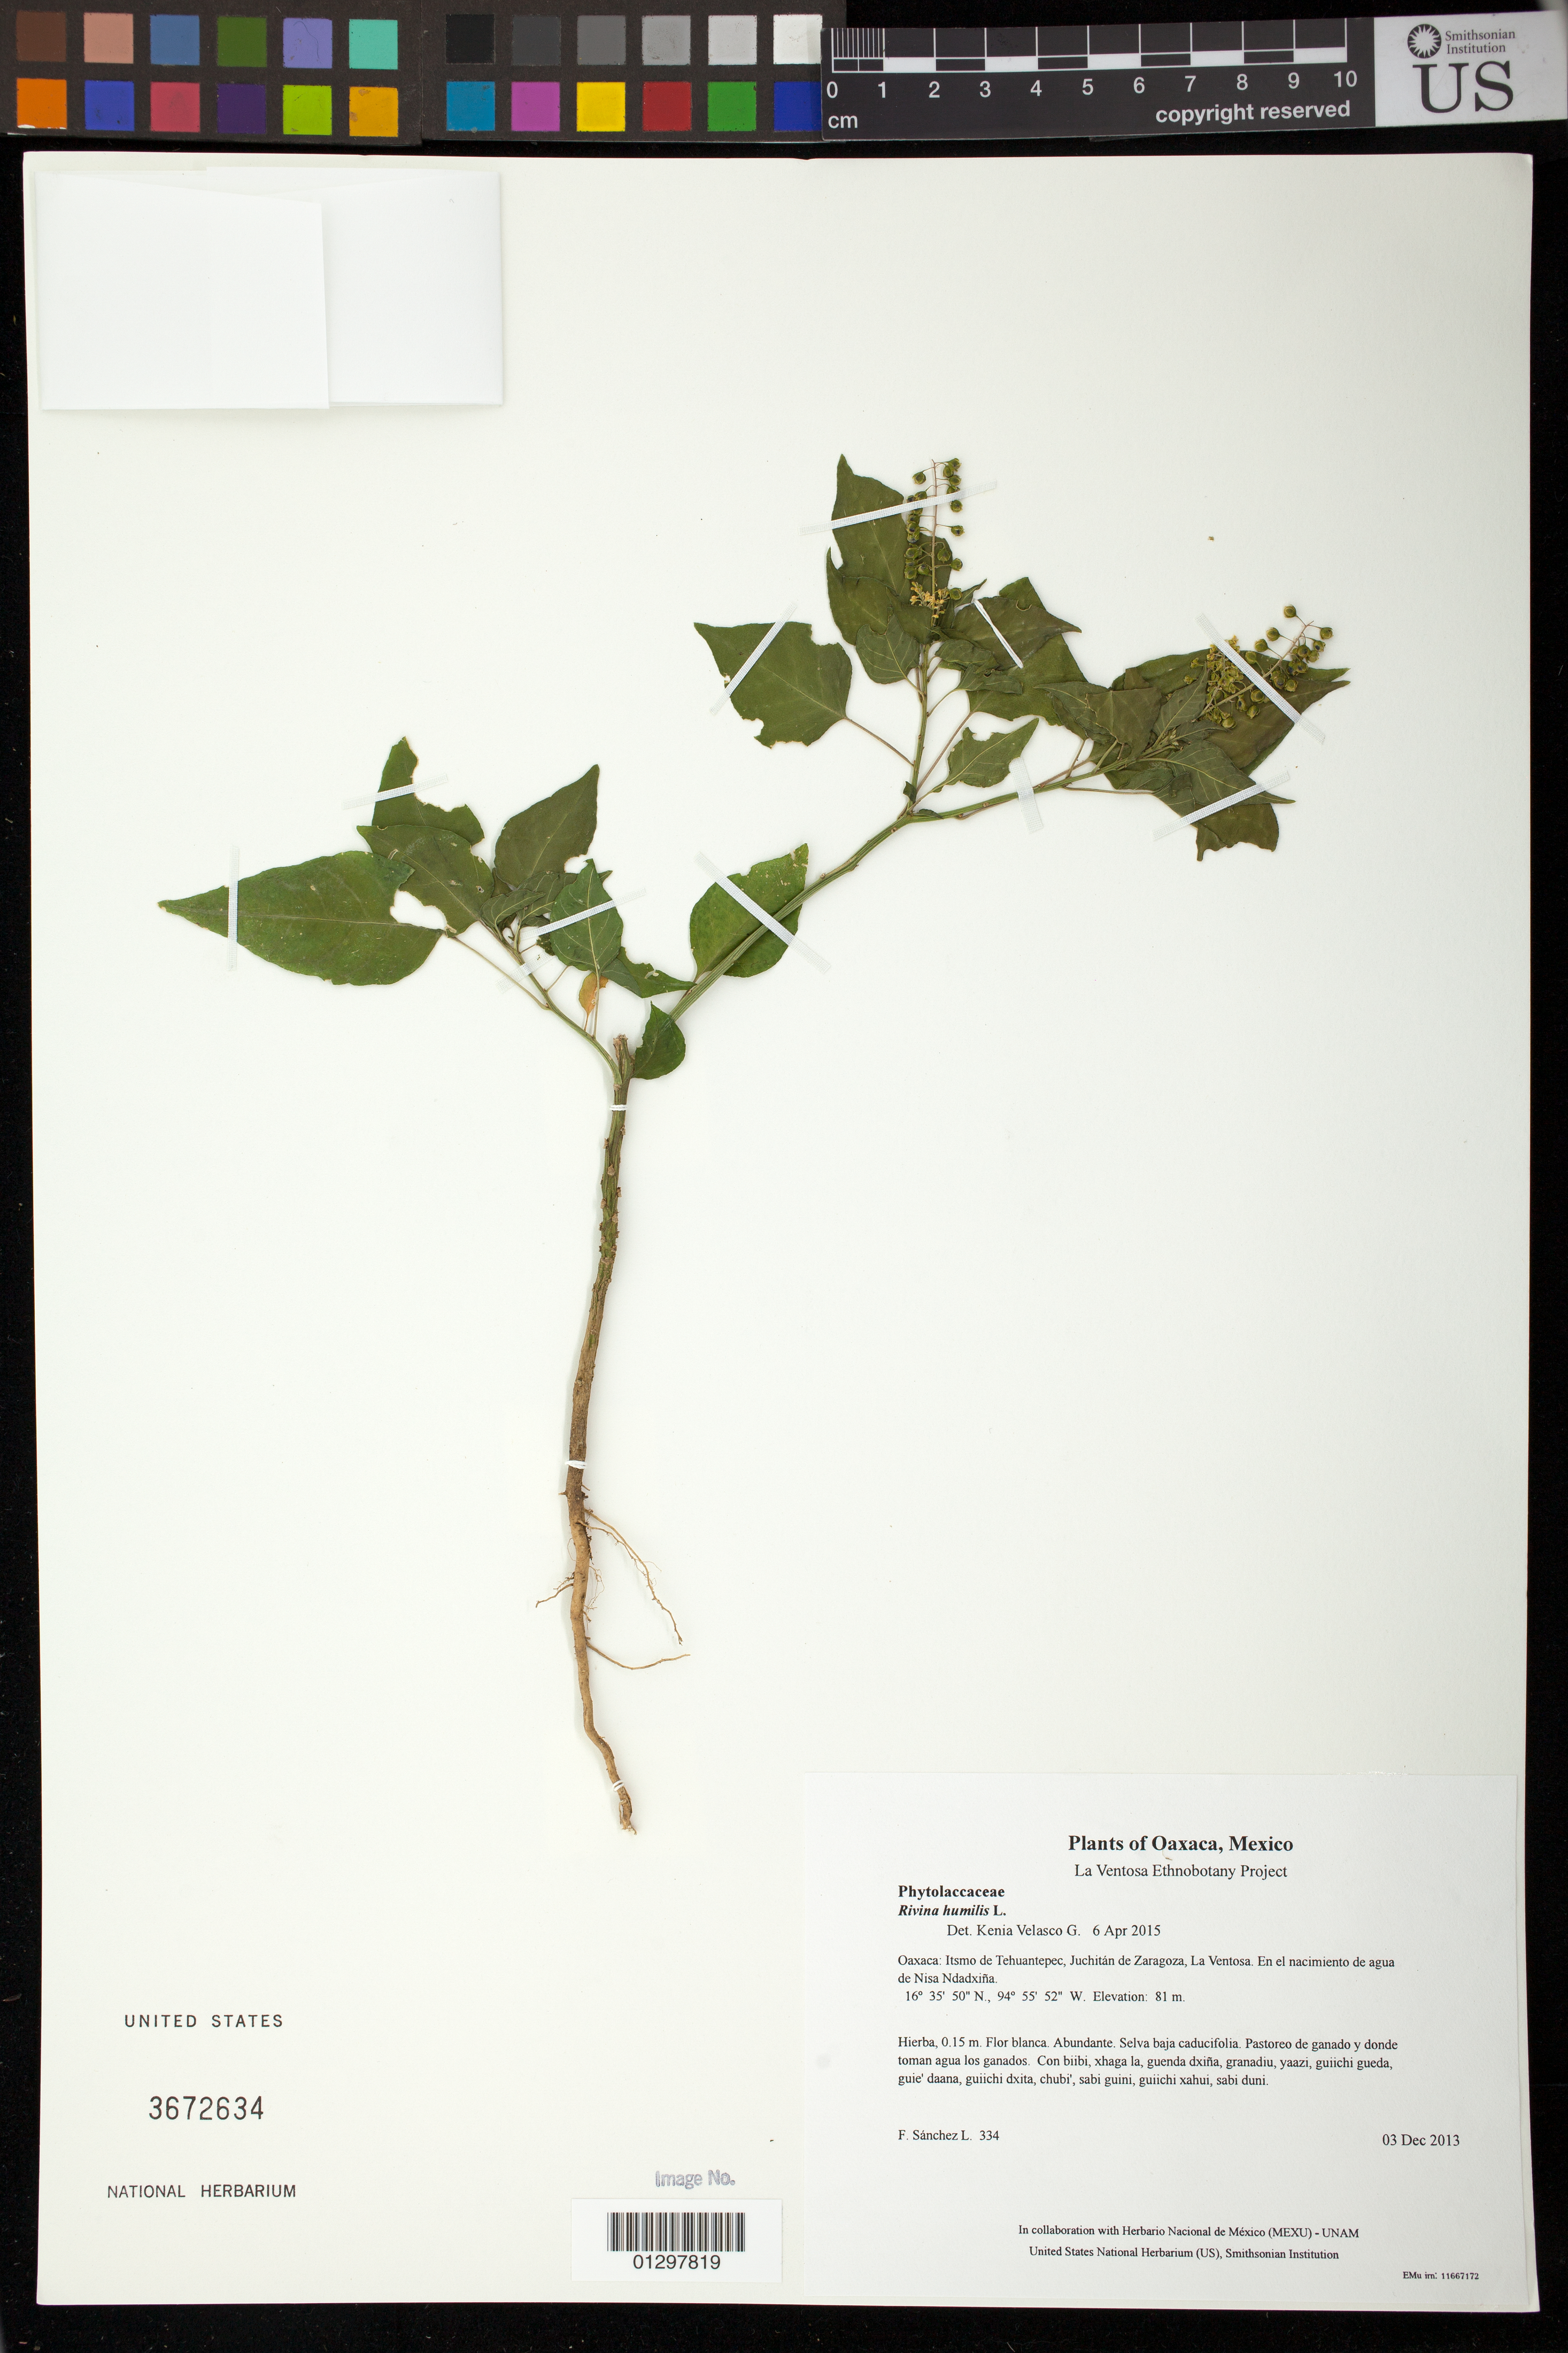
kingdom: Plantae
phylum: Tracheophyta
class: Magnoliopsida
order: Caryophyllales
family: Phytolaccaceae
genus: Rivina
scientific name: Rivina humilis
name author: L.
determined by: Velasco G., Kenia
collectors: F. Sánchez L.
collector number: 334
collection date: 2013-12-03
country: Mexico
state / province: Oaxaca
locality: Itsmo de Tehuantepec, Juchitán de Zaragoza, La Ventosa. En el nacimiento de agua de Nisa Ndadxiña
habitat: Selva baja caducifolia. Pastoreo de ganado y donde toman agua los ganados.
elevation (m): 81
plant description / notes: JEBOT, MEXU, SERO, US; Guixi bandaga. 0.15 m. Guie' naquichi'. Stale.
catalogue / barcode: US 3672634